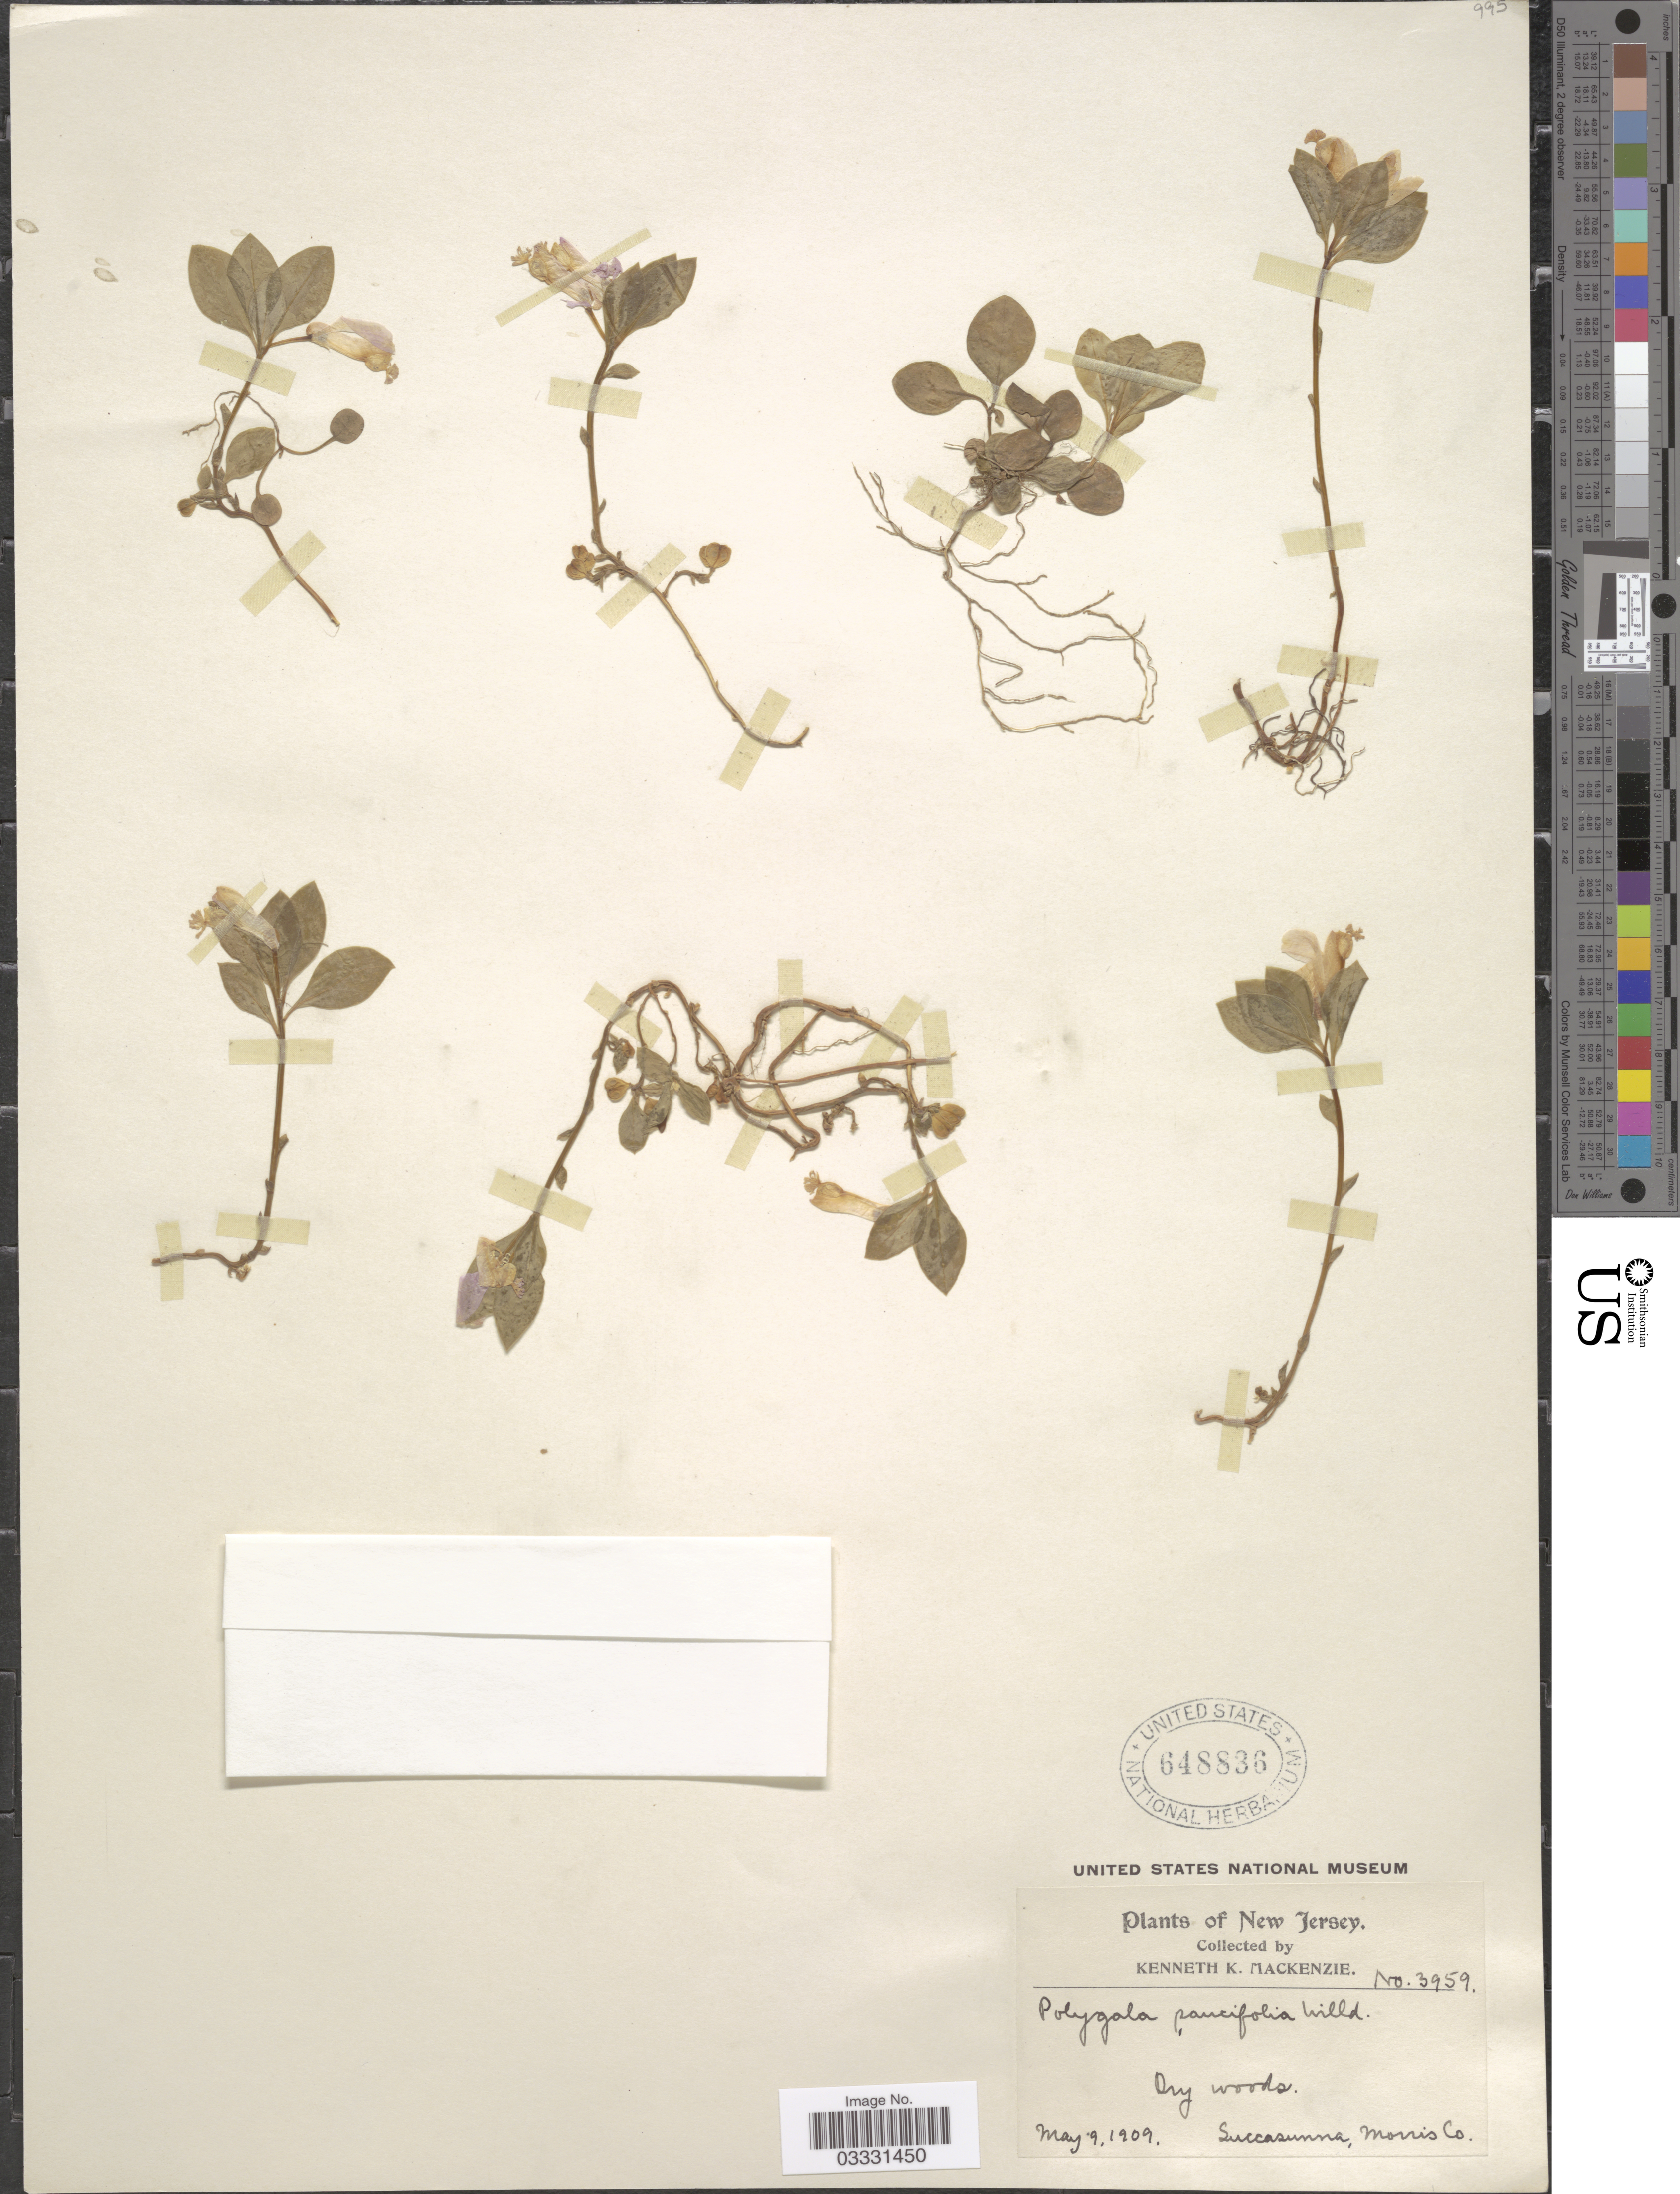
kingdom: Plantae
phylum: Tracheophyta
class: Magnoliopsida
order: Fabales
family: Polygalaceae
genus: Polygaloides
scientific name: Polygaloides paucifolia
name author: (Willd.) J.R. Abbott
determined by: Strong, Mark T., (BOT), Smithsonian Institution - National Museum of Natural History (UNITED STATES)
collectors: K. K. Mackenzie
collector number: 3959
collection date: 1909-05-09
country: United States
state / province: New Jersey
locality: Succasunna, Morris Co.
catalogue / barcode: US 648836